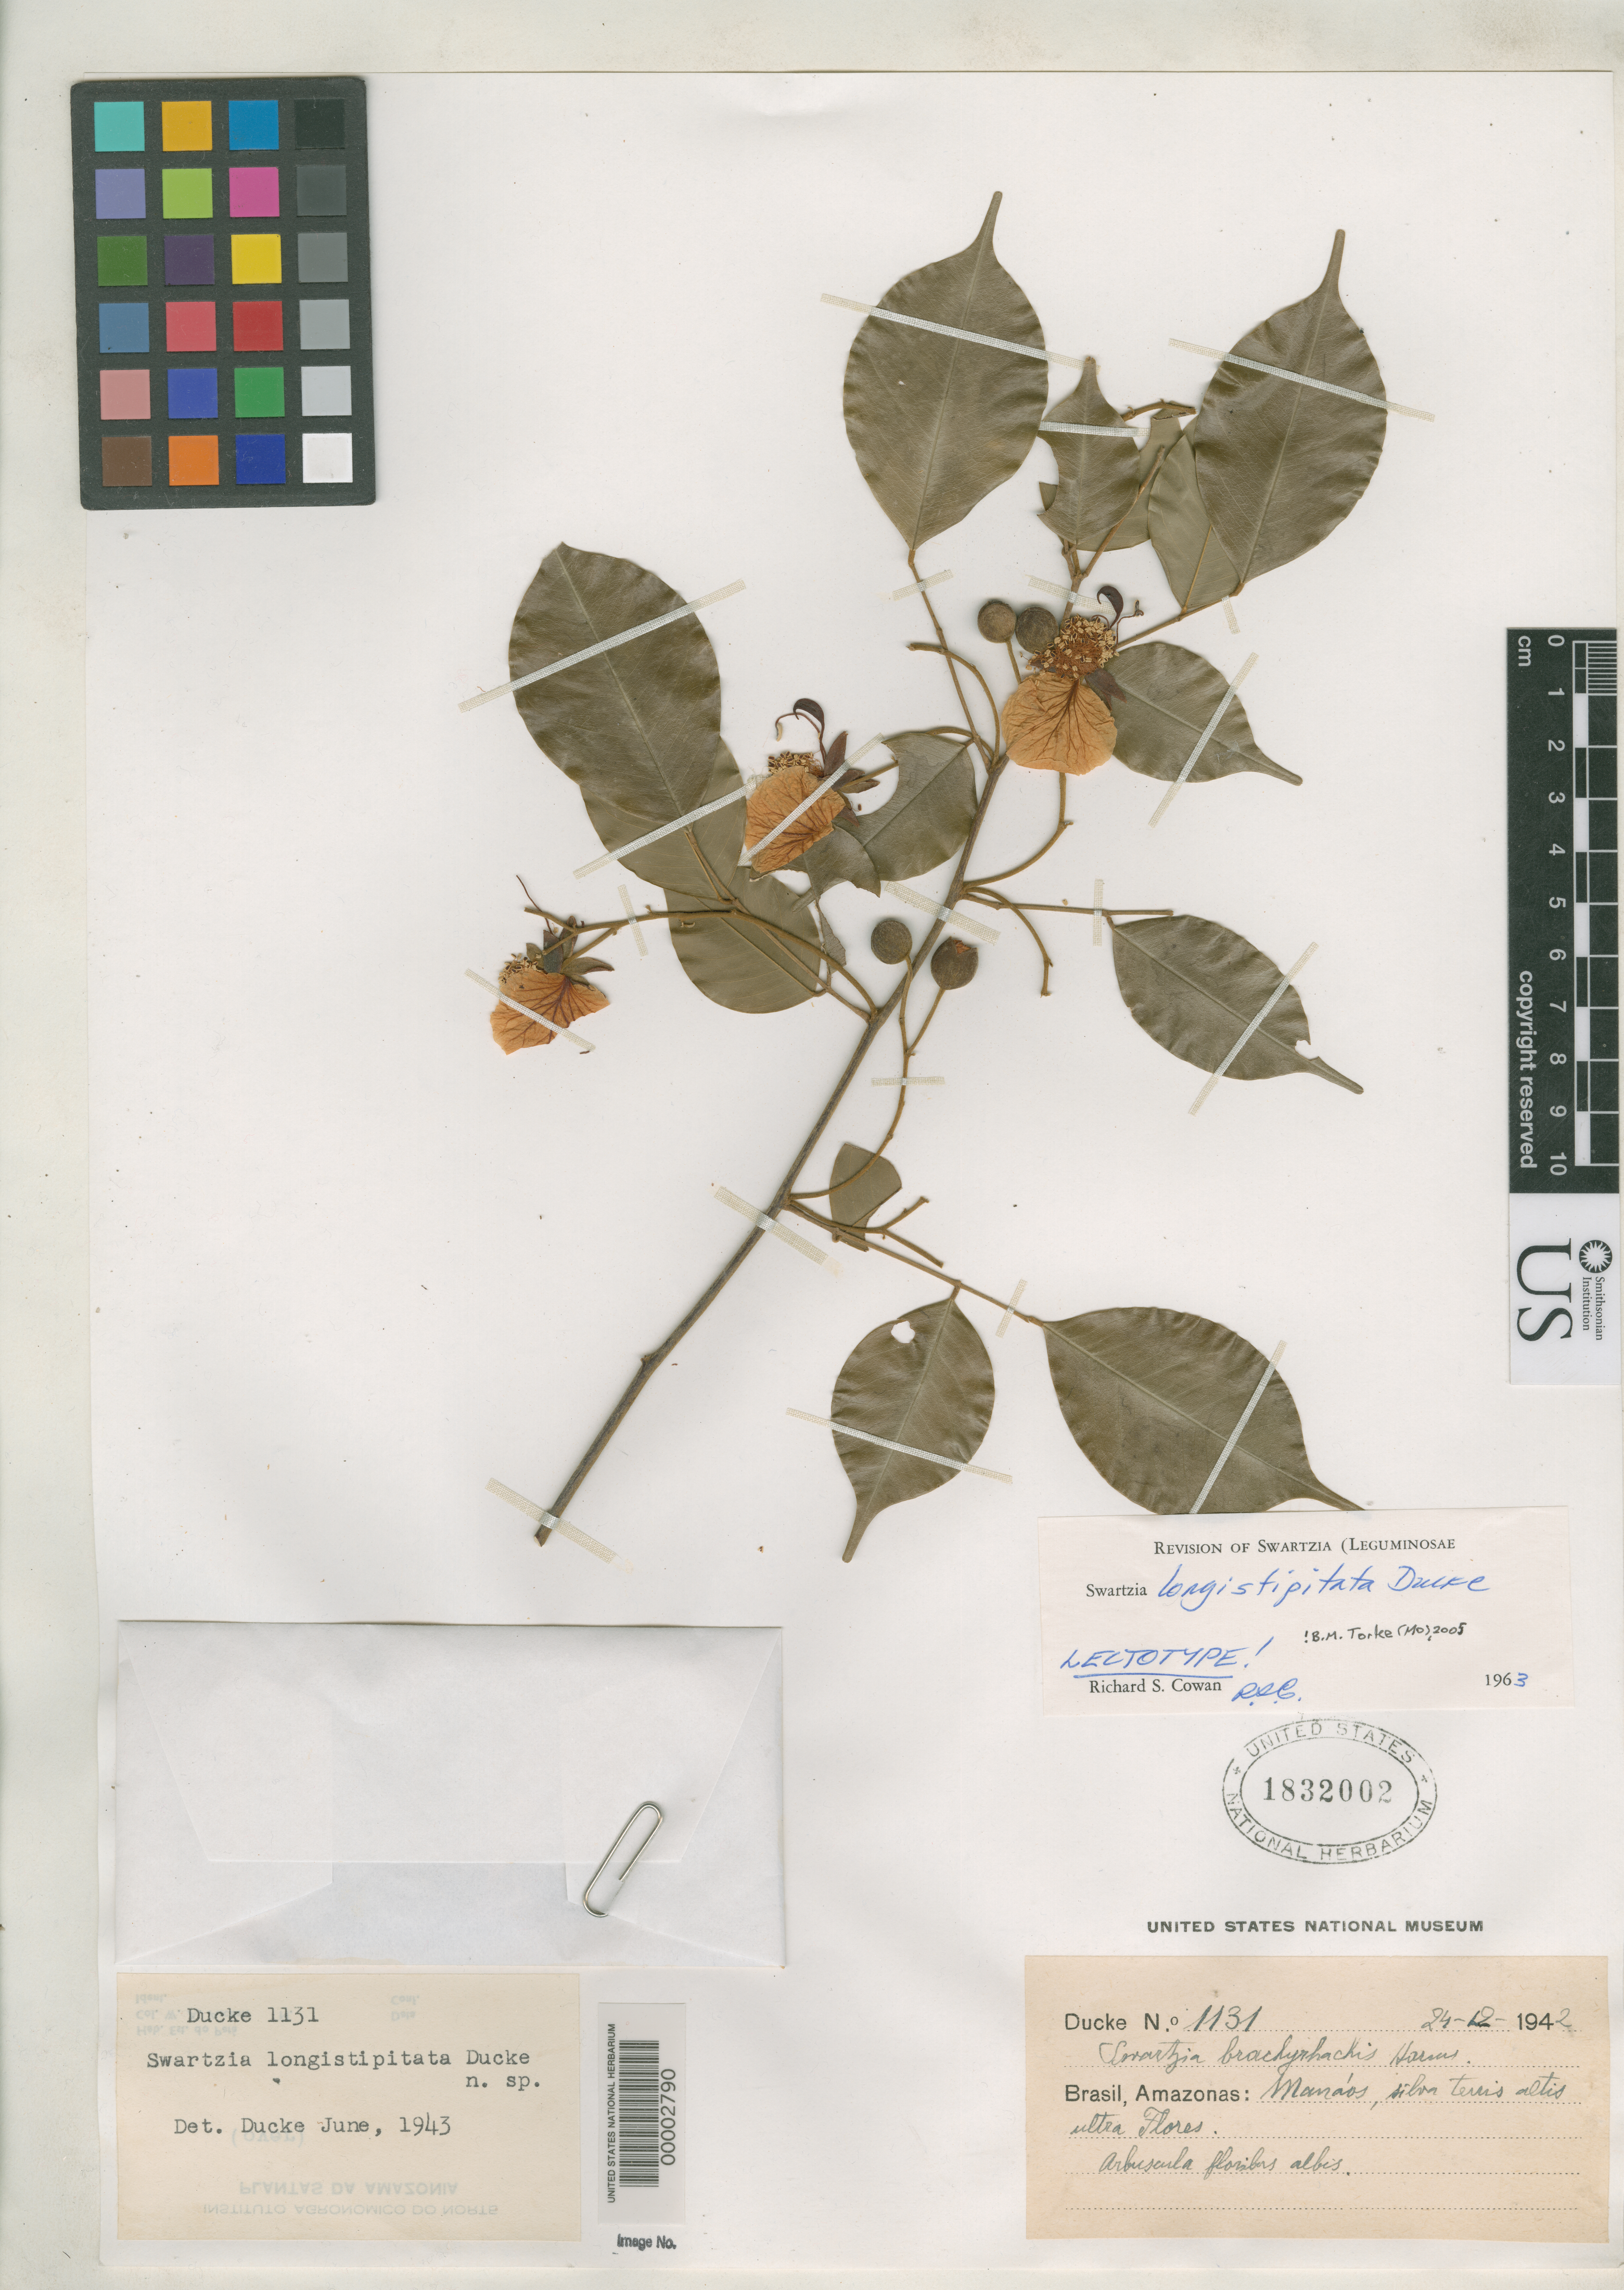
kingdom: Plantae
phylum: Tracheophyta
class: Magnoliopsida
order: Fabales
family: Fabaceae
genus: Swartzia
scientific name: Swartzia longistipitata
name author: Ducke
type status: Lectotype; Isosyntype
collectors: A. Ducke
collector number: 1131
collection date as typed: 24 Dec 1942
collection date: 1942-12-24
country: Brazil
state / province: Amazonas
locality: Manaos near Flores.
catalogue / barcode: US 1832002